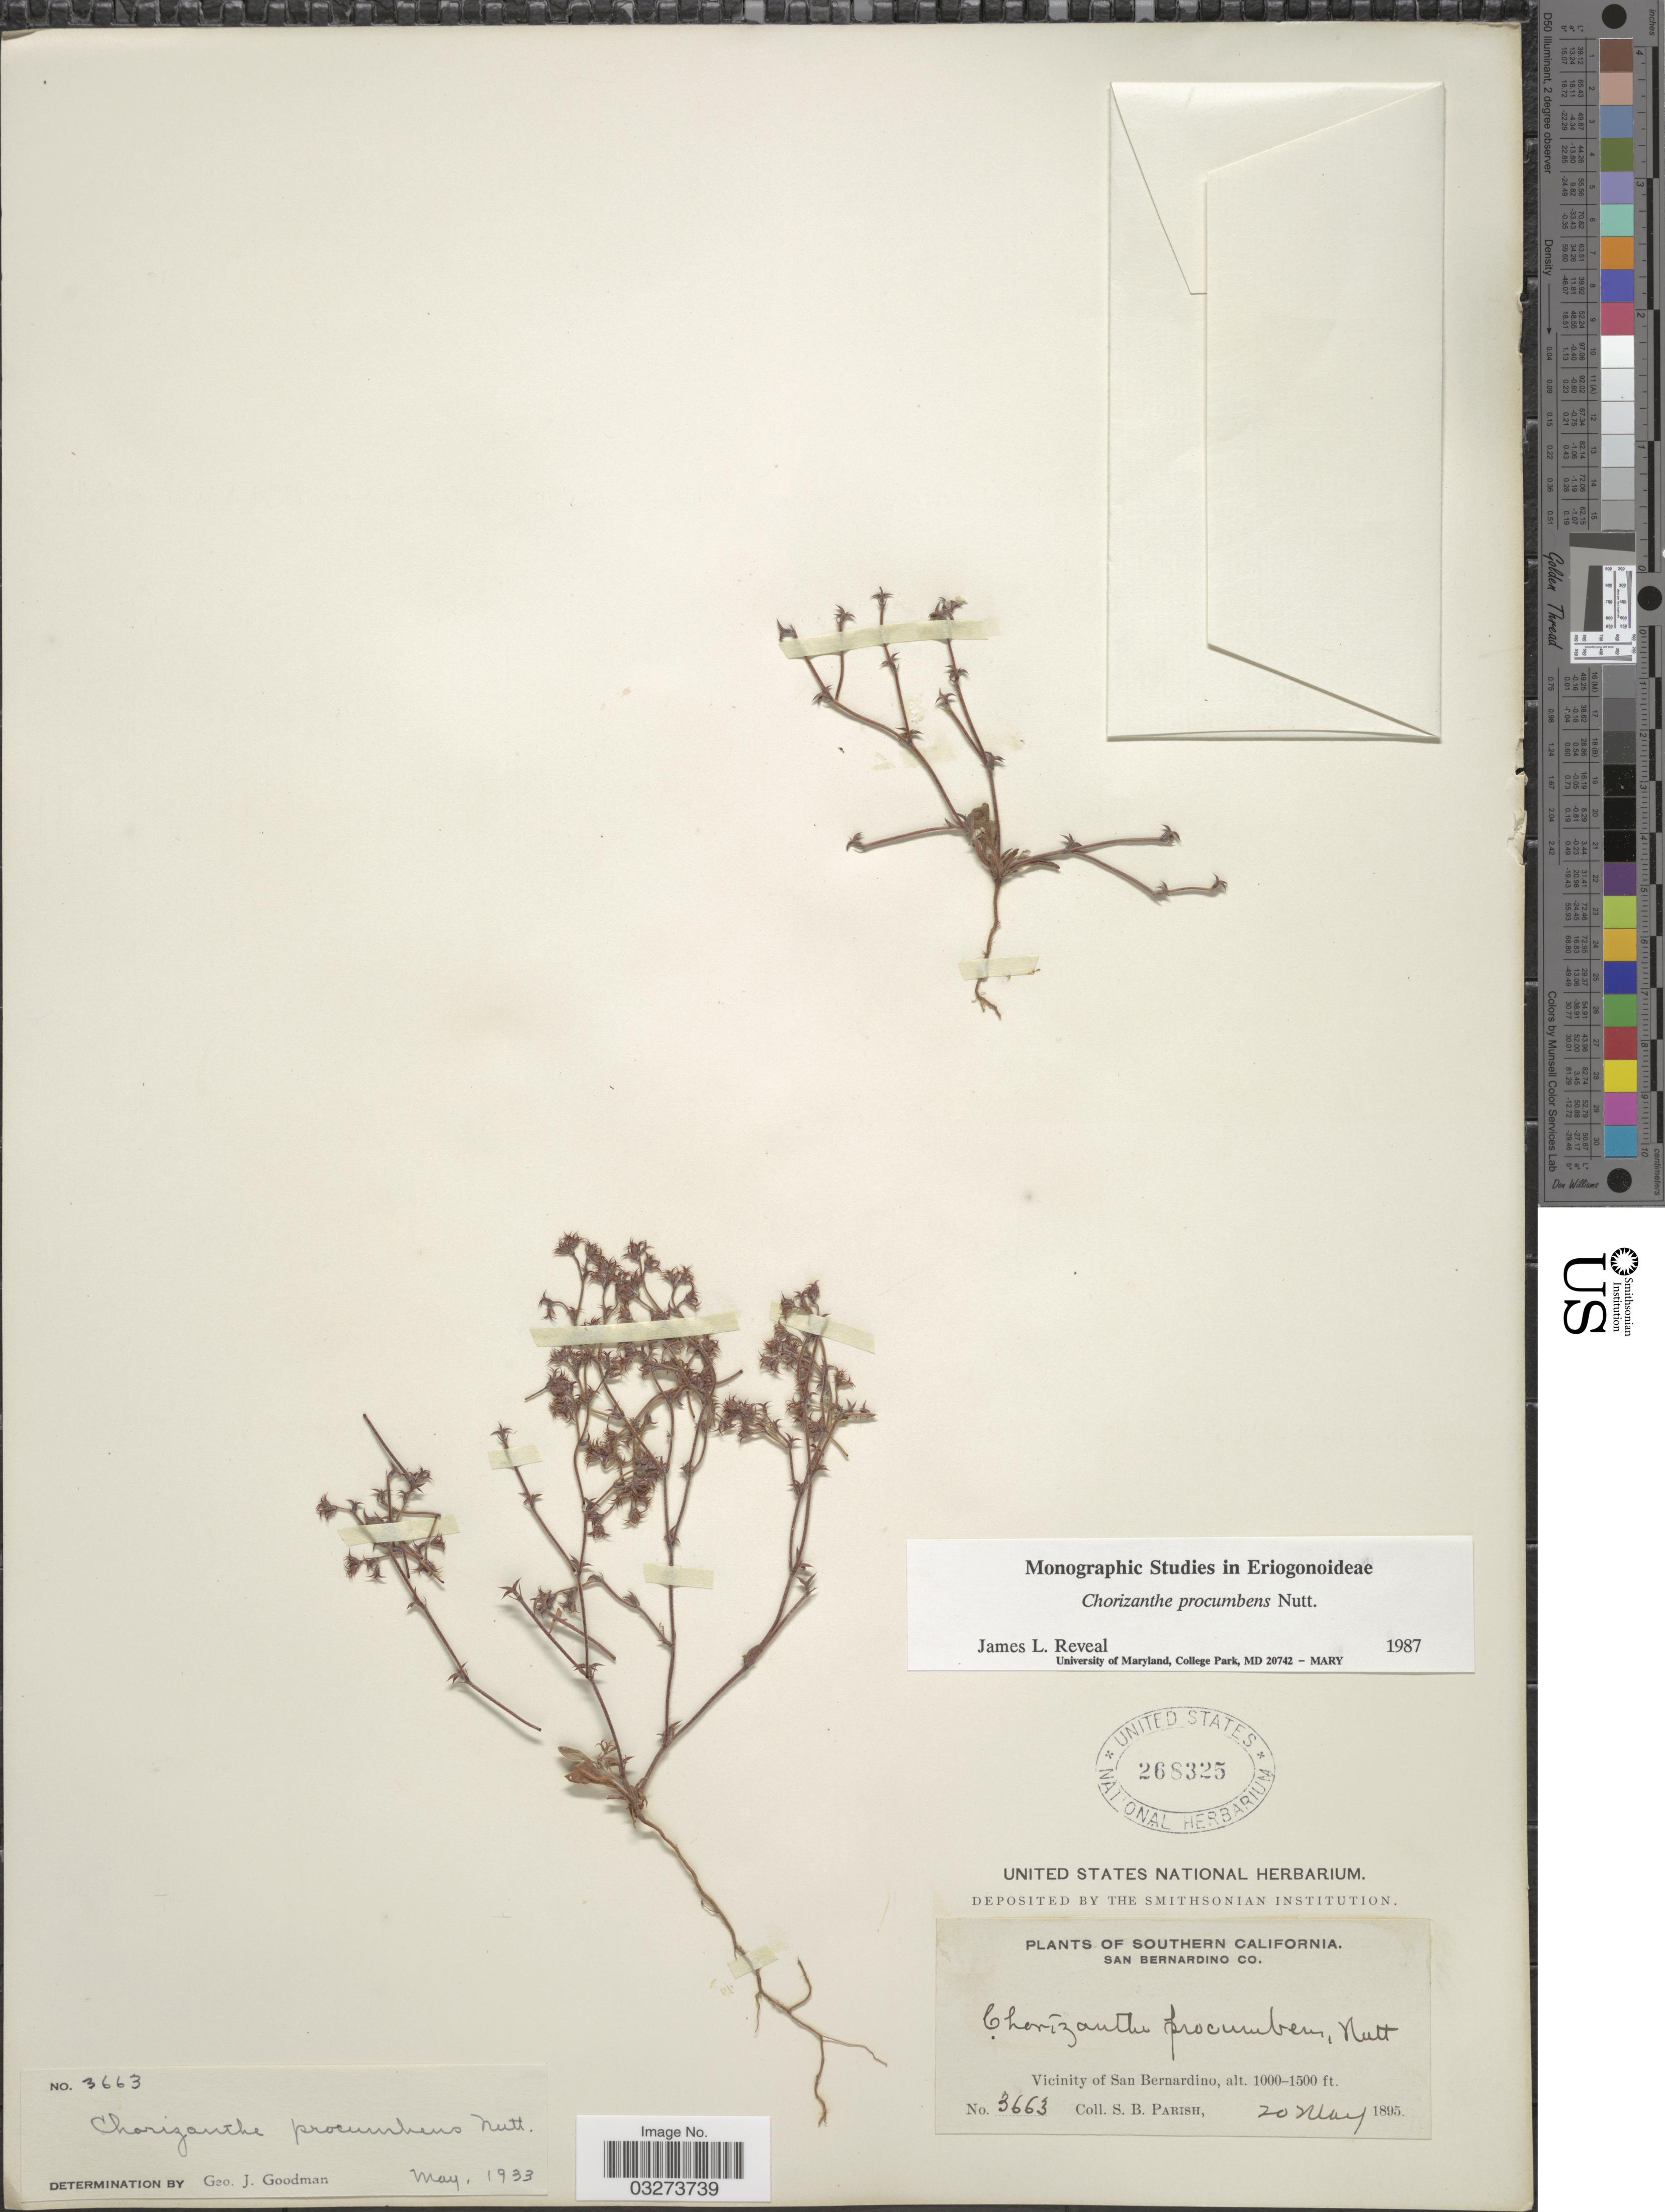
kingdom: Plantae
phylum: Tracheophyta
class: Magnoliopsida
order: Caryophyllales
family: Polygonaceae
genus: Chorizanthe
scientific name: Chorizanthe procumbens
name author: Nutt.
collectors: S. B. Parish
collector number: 3663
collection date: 1895-05-20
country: United States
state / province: California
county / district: San Bernardino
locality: Southern California, San Bernardino Co., Vicinity of San Bernardino.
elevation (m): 305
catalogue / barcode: US 268325